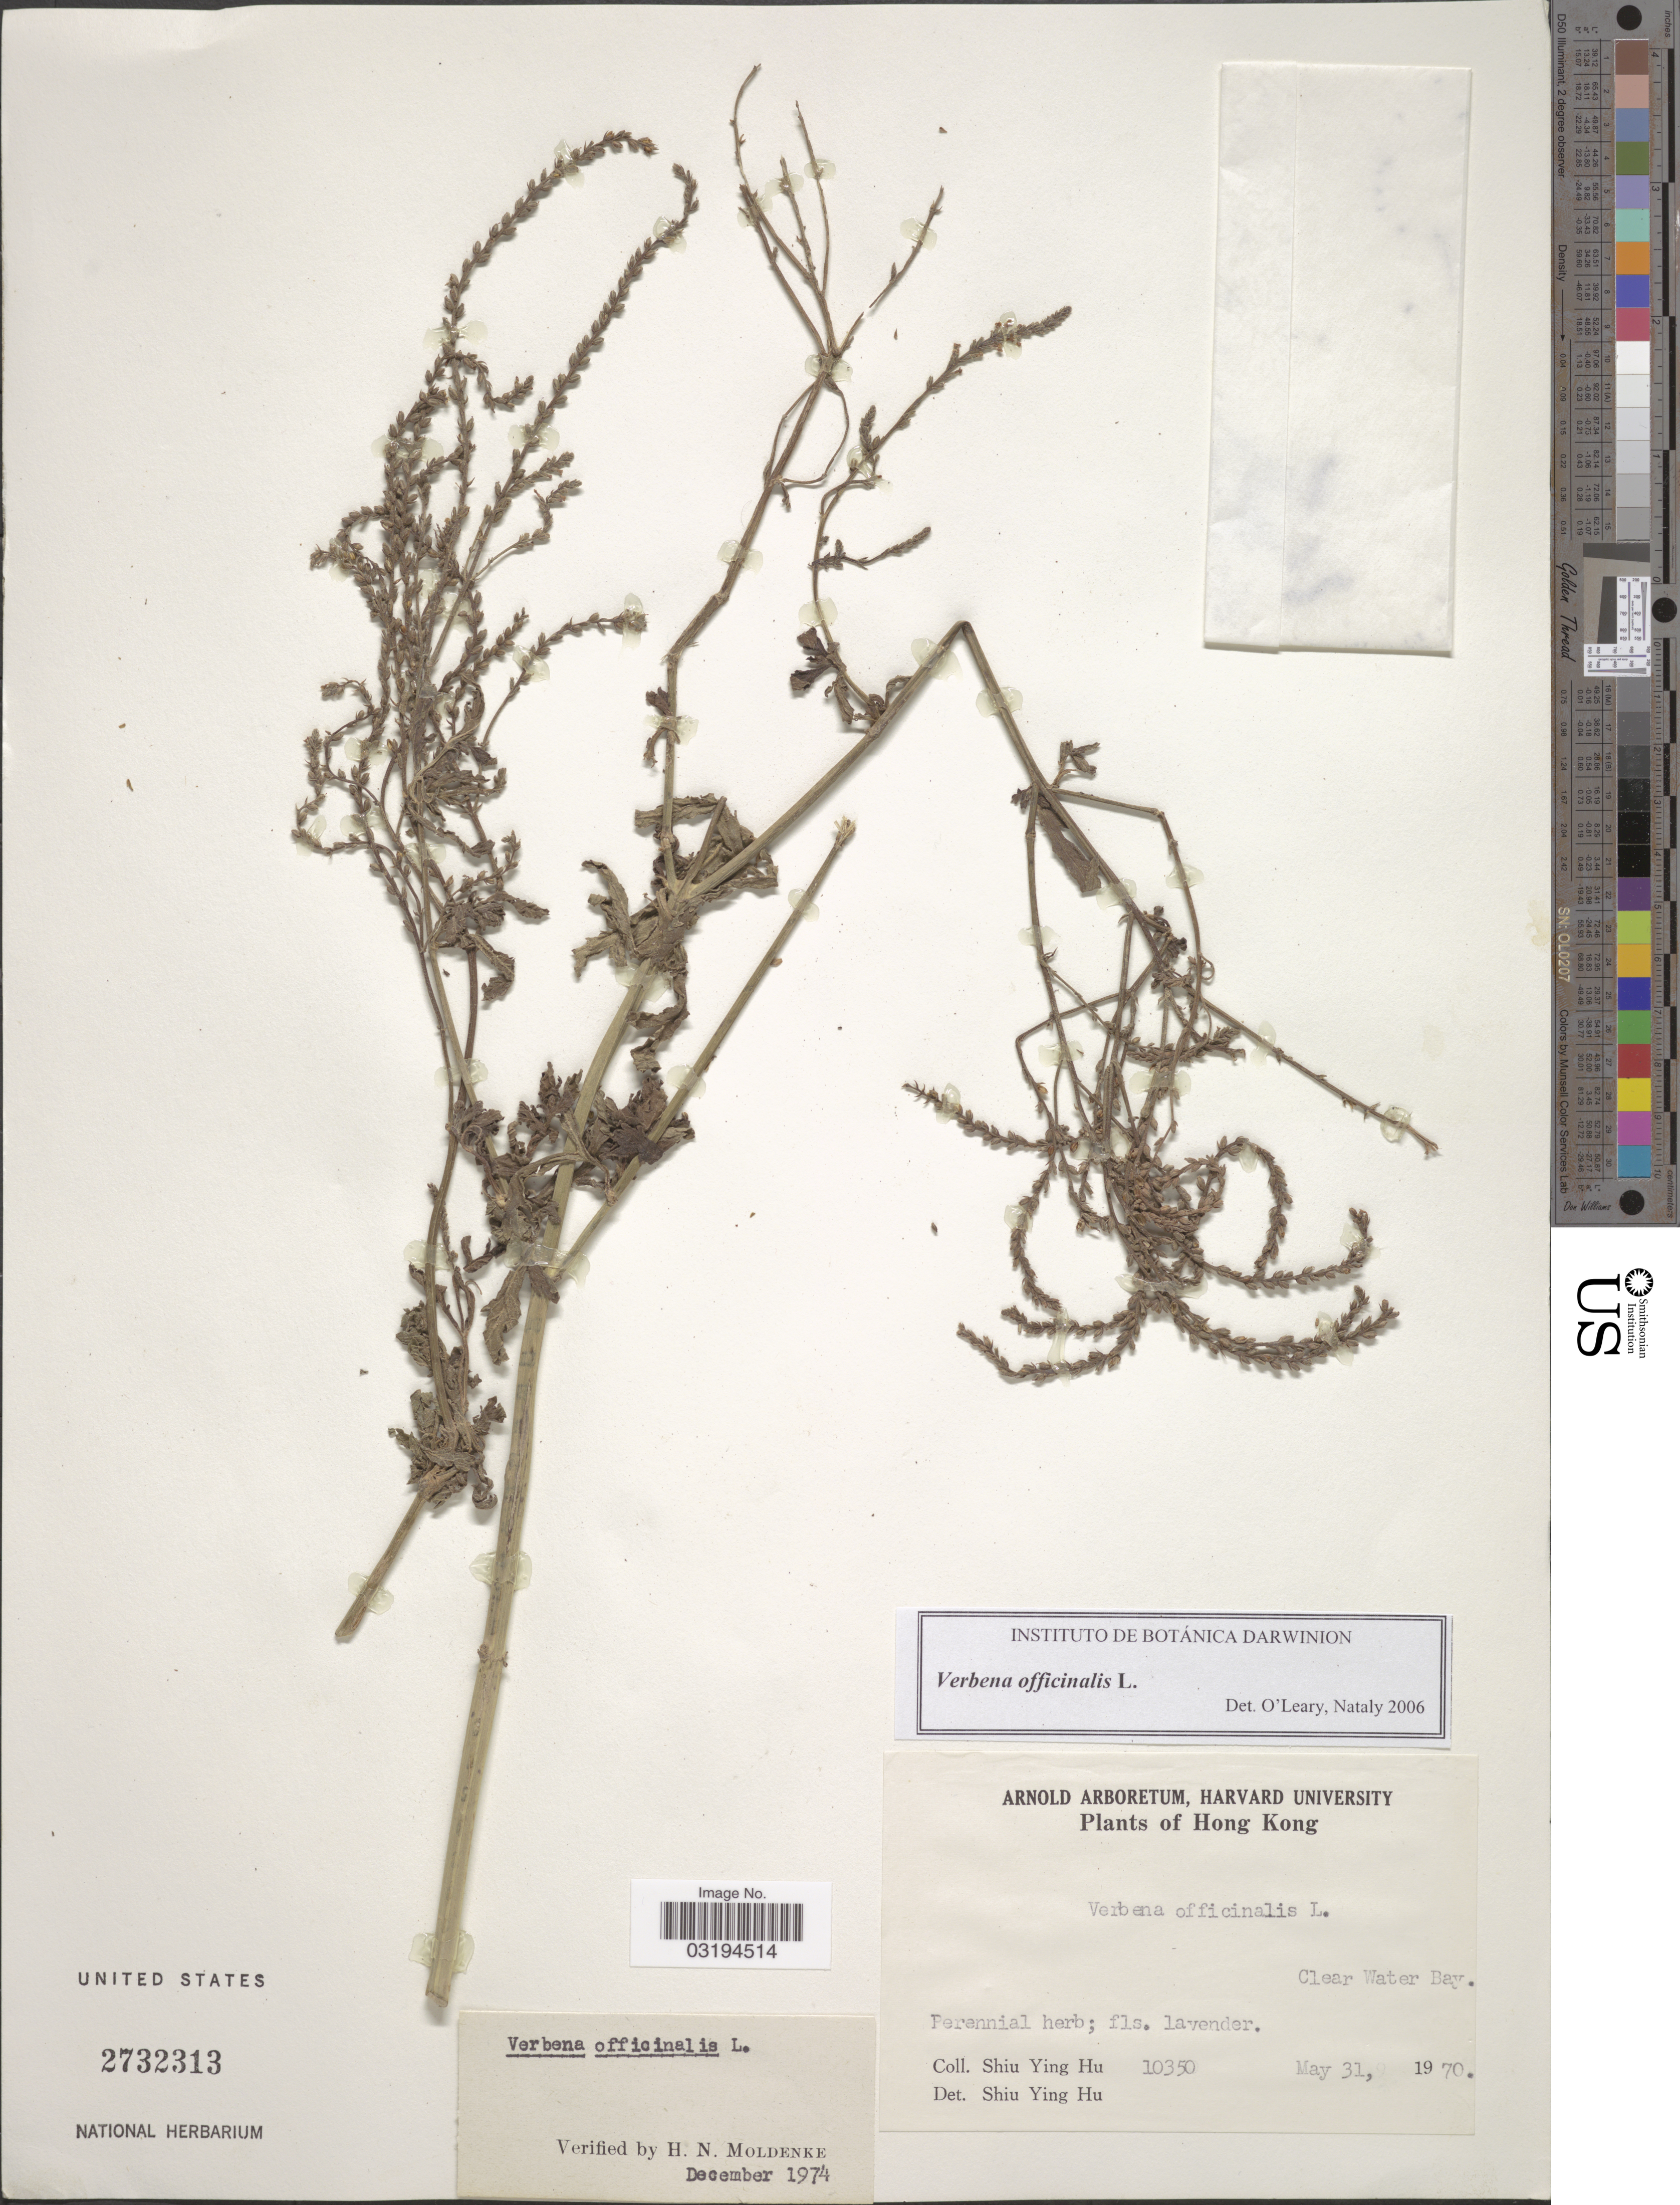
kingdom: Plantae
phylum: Tracheophyta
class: Magnoliopsida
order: Lamiales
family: Verbenaceae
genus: Verbena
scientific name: Verbena officinalis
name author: L.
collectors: S. Y. Hu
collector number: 10350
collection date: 1970-05-31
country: China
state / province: Hong Kong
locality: Clear Water Bay.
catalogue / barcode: US 2732313